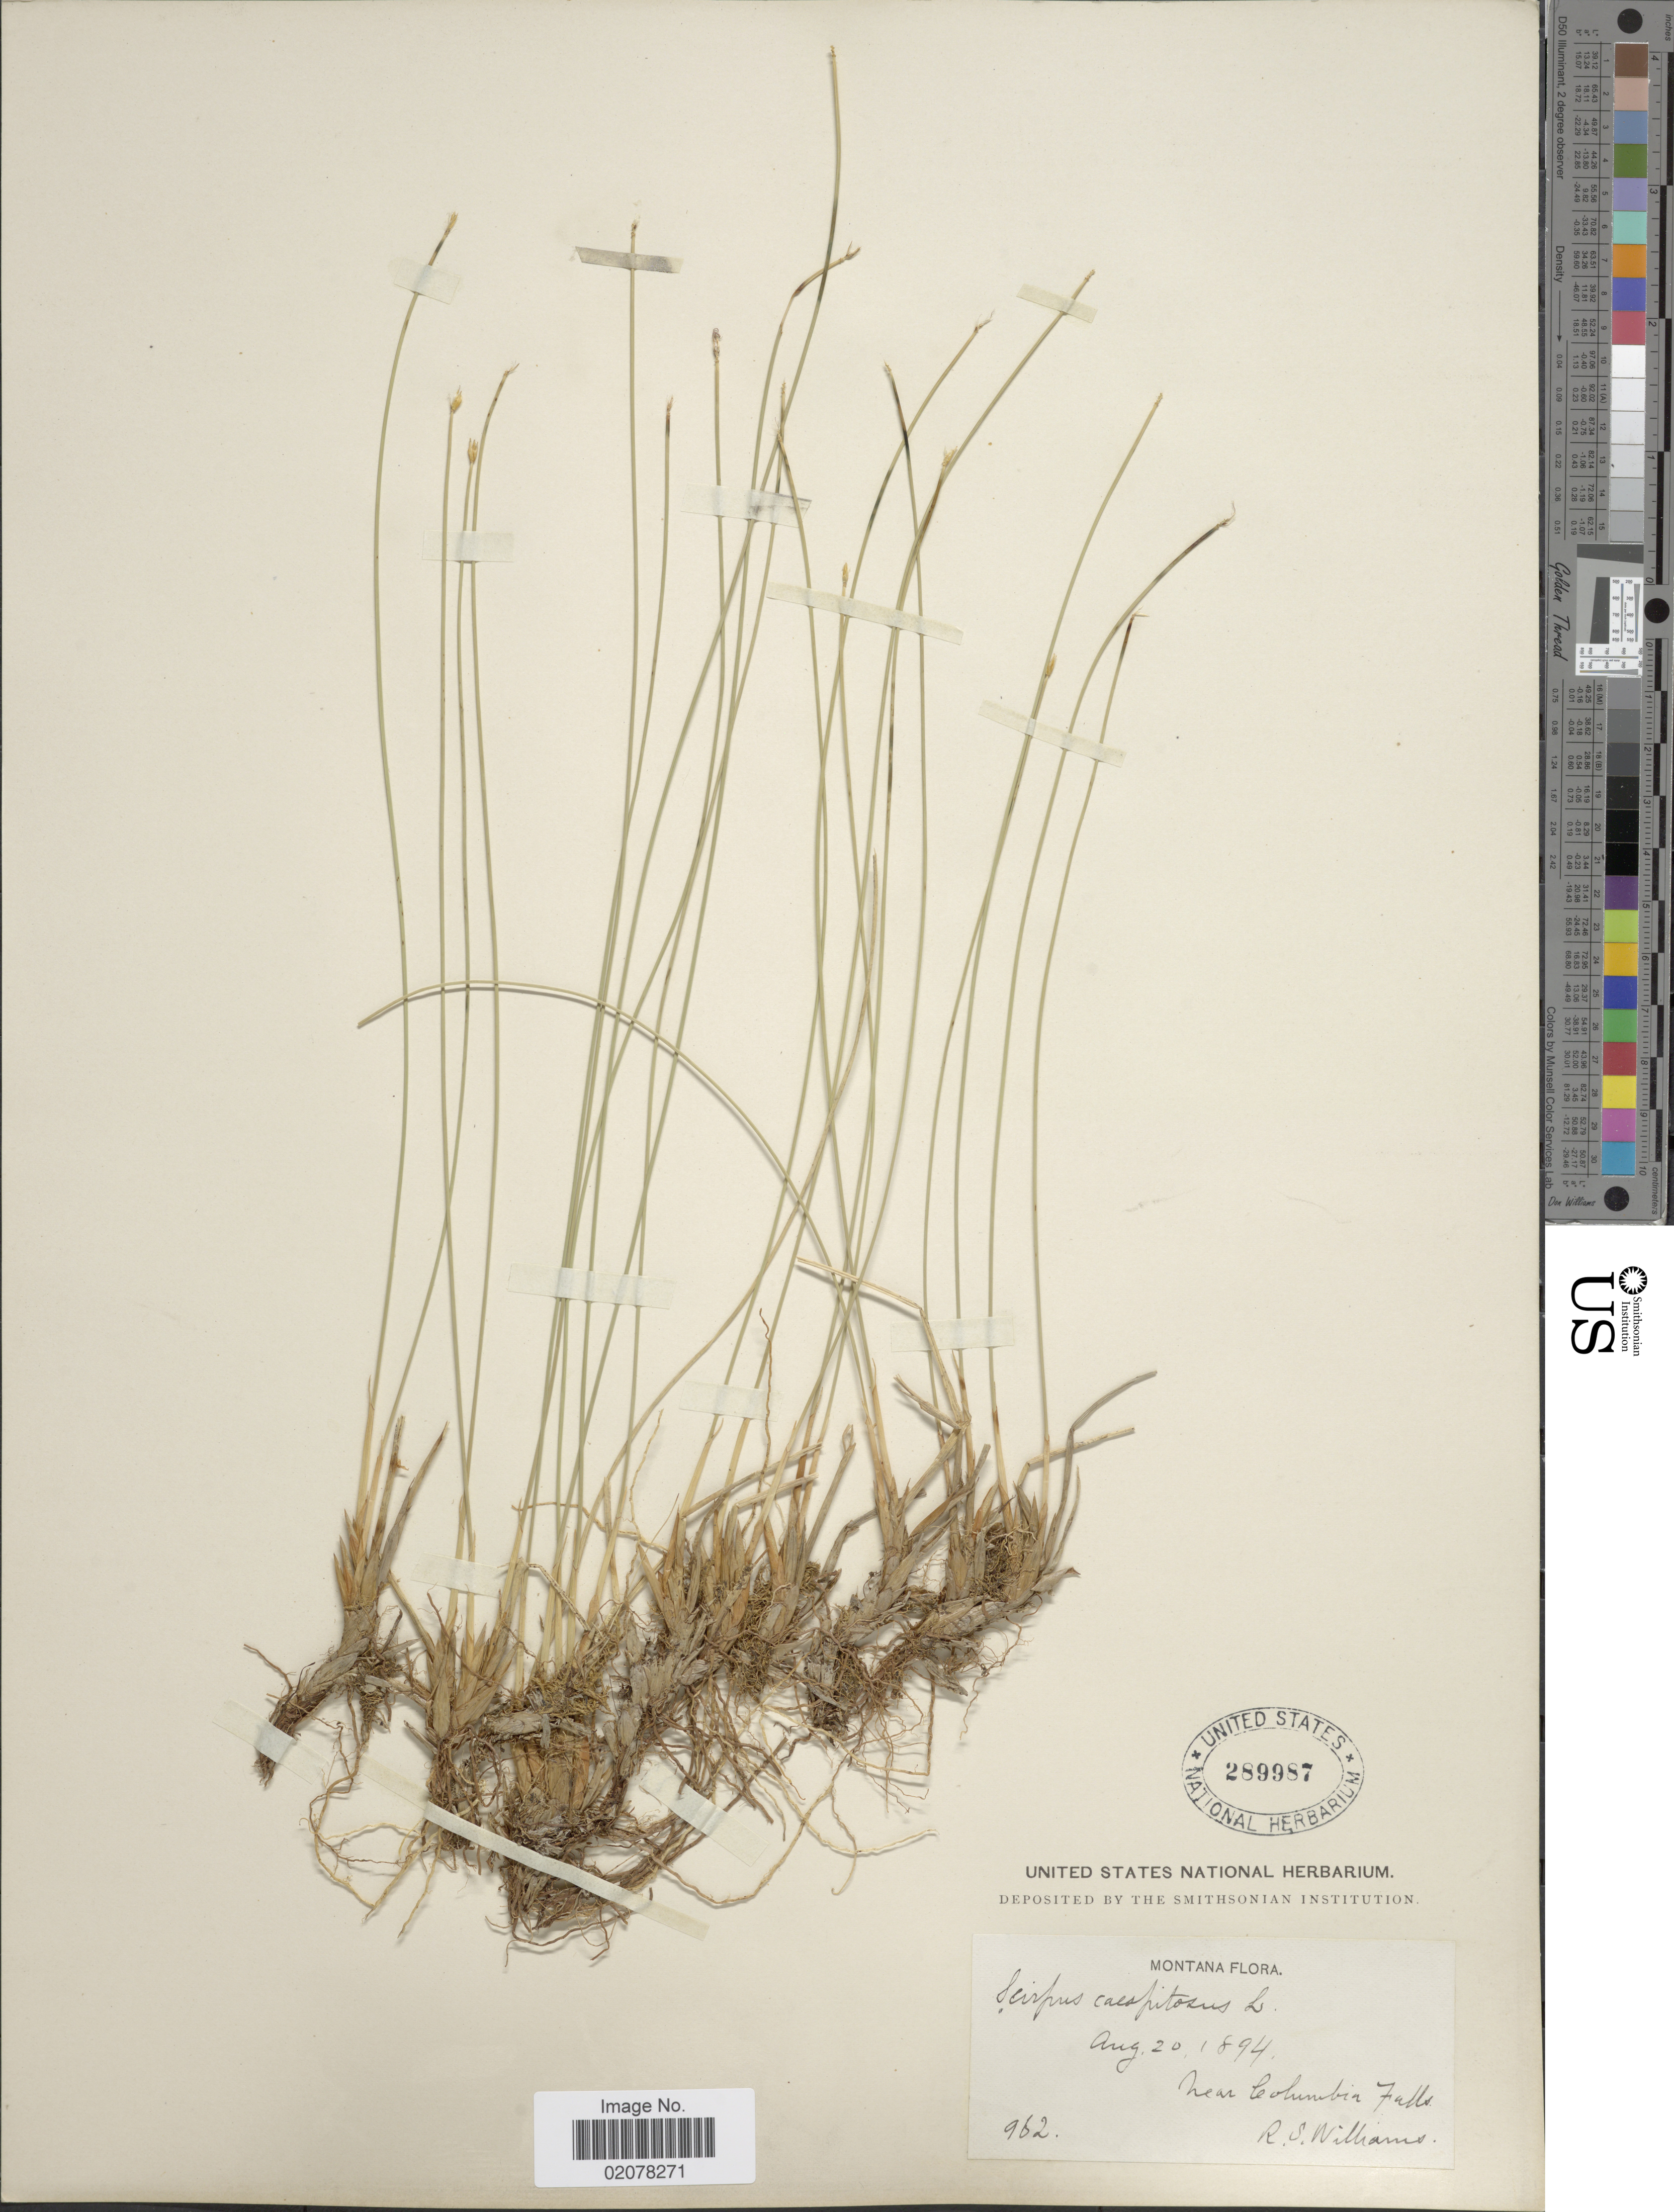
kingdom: Plantae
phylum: Tracheophyta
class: Liliopsida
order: Poales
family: Cyperaceae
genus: Trichophorum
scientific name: Trichophorum cespitosum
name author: (L.) Hartm.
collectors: R. S. Williams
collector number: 962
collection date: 1894-08-20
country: United States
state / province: Montana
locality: Near Columbia Falls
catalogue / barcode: US 289987